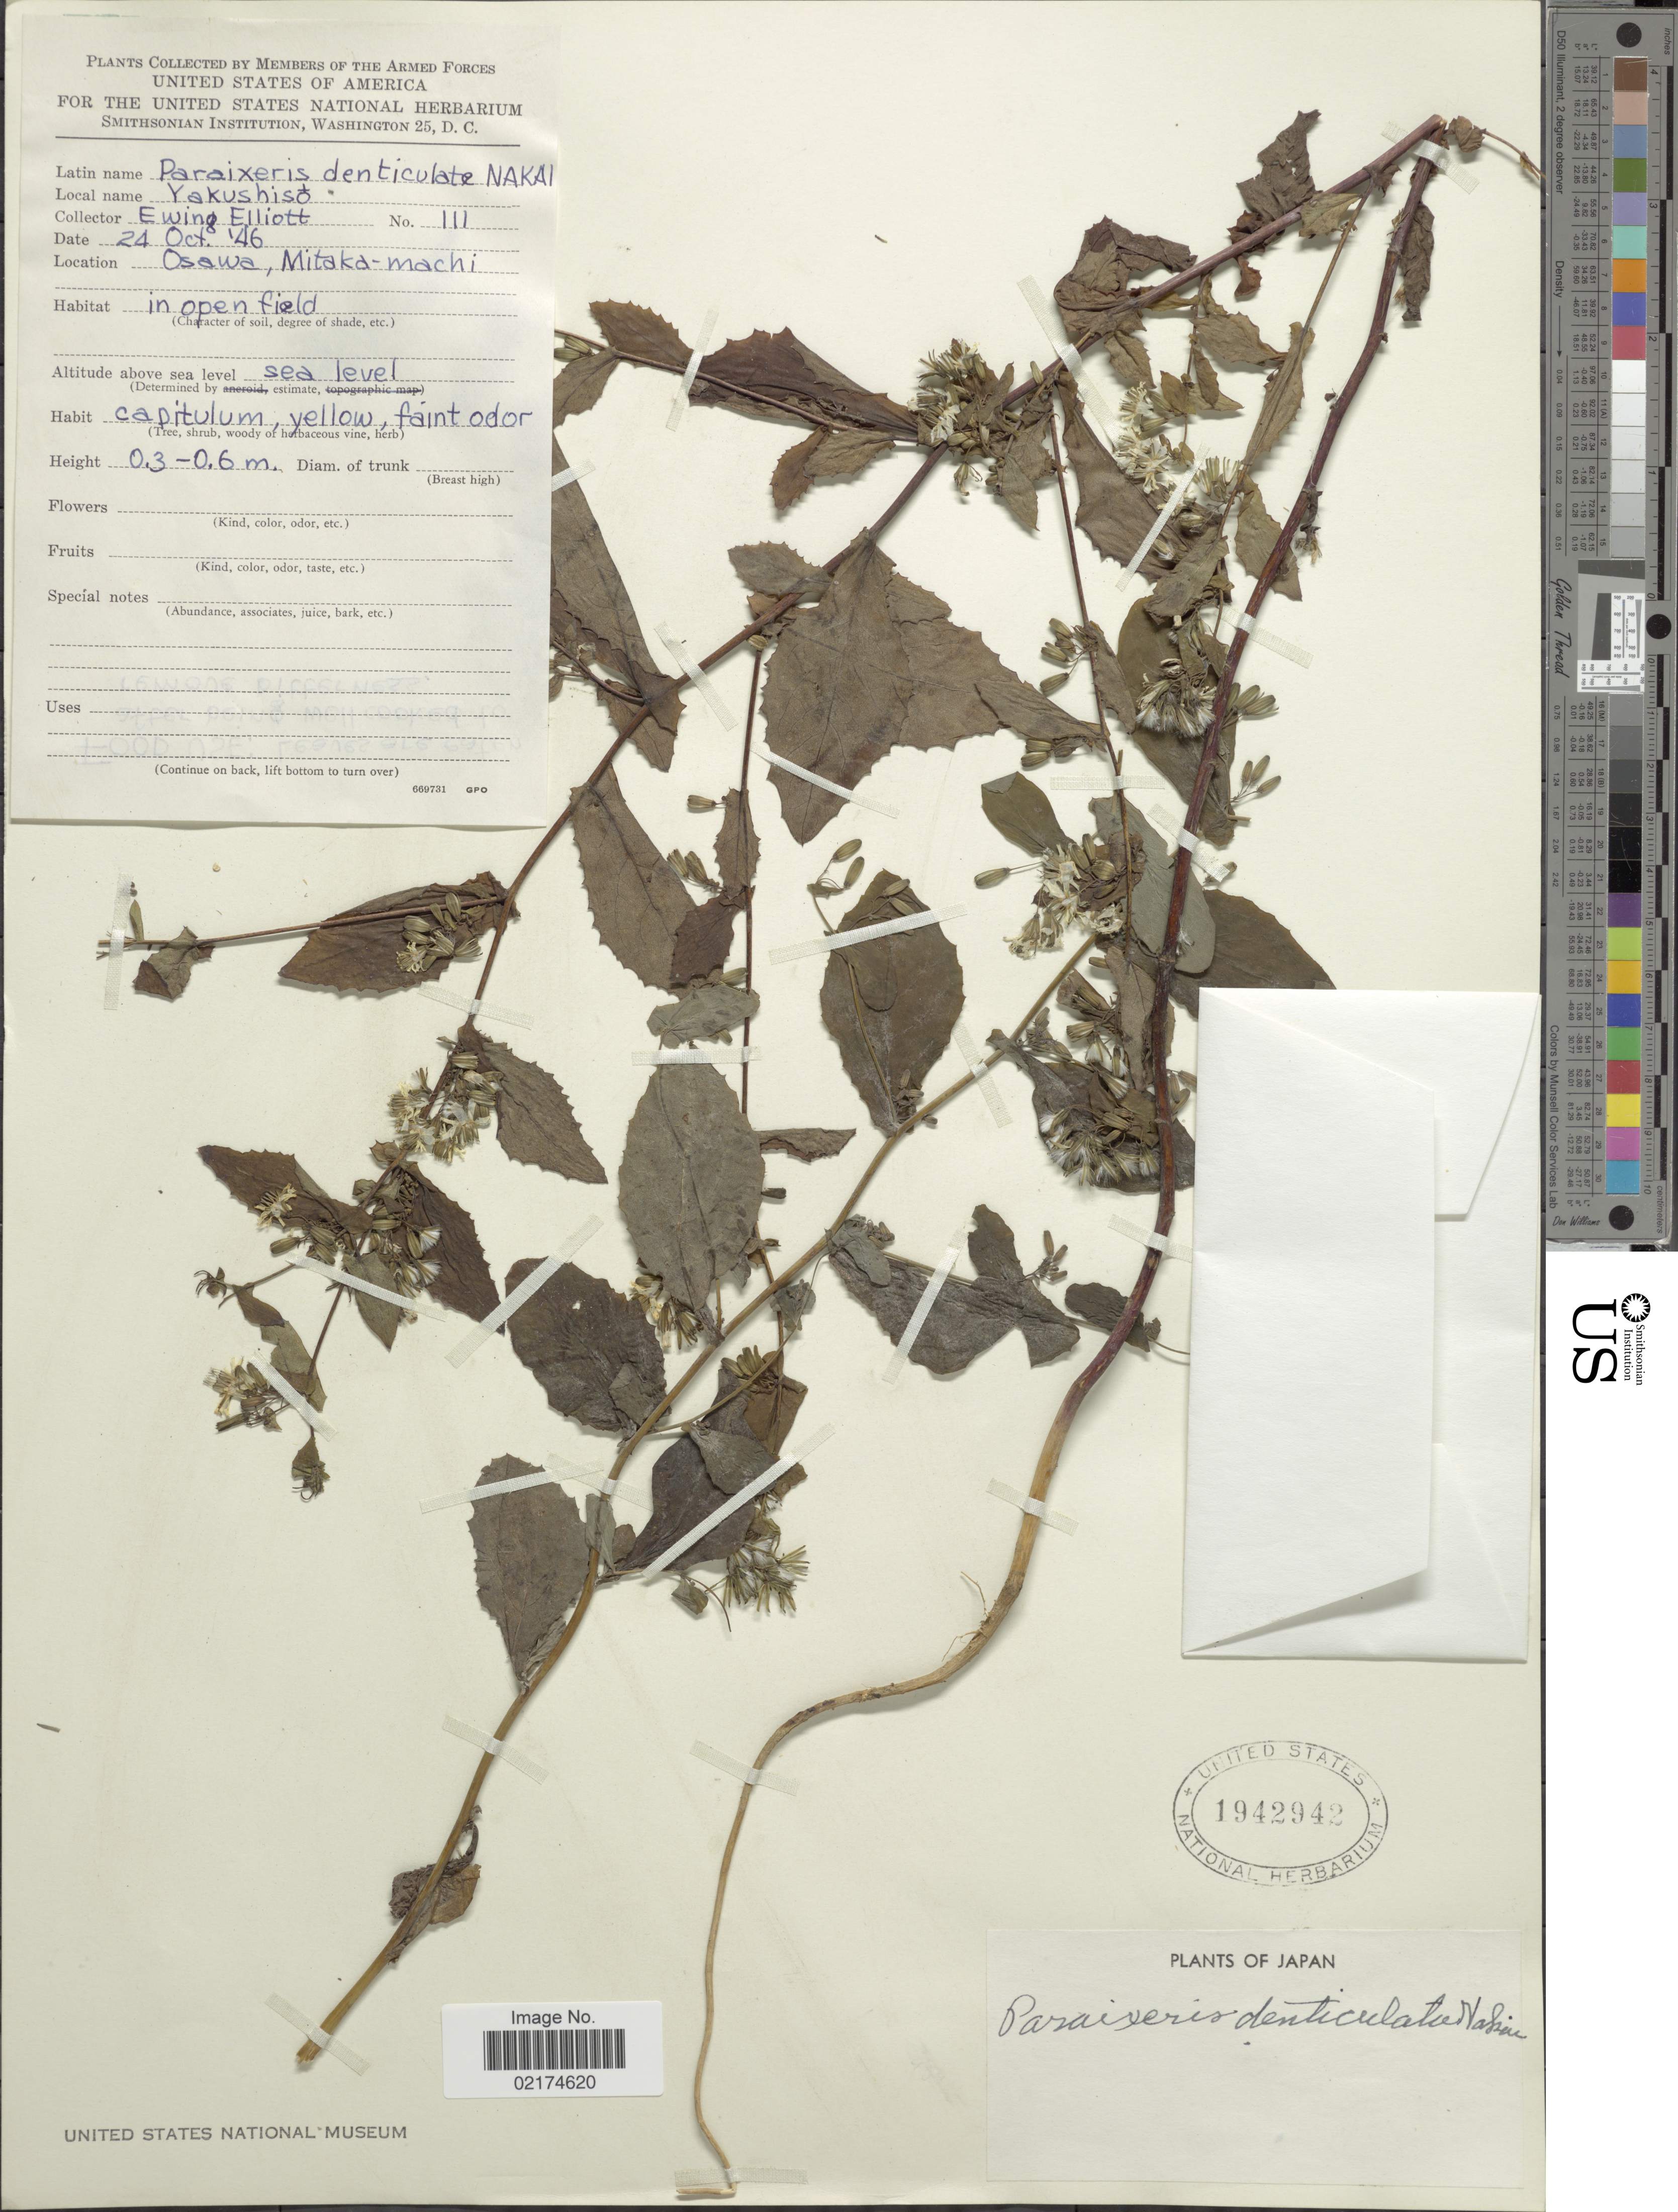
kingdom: Plantae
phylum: Tracheophyta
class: Magnoliopsida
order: Asterales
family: Asteraceae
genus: Crepidiastrum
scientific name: Crepidiastrum denticulatum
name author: (Houtt.) Pak & Kawano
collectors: E. Elliott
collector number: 111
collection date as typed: Transcribed d/m/y: 24/10/46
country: Japan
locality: Osawa, Mitaka-Machi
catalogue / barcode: US 1942942